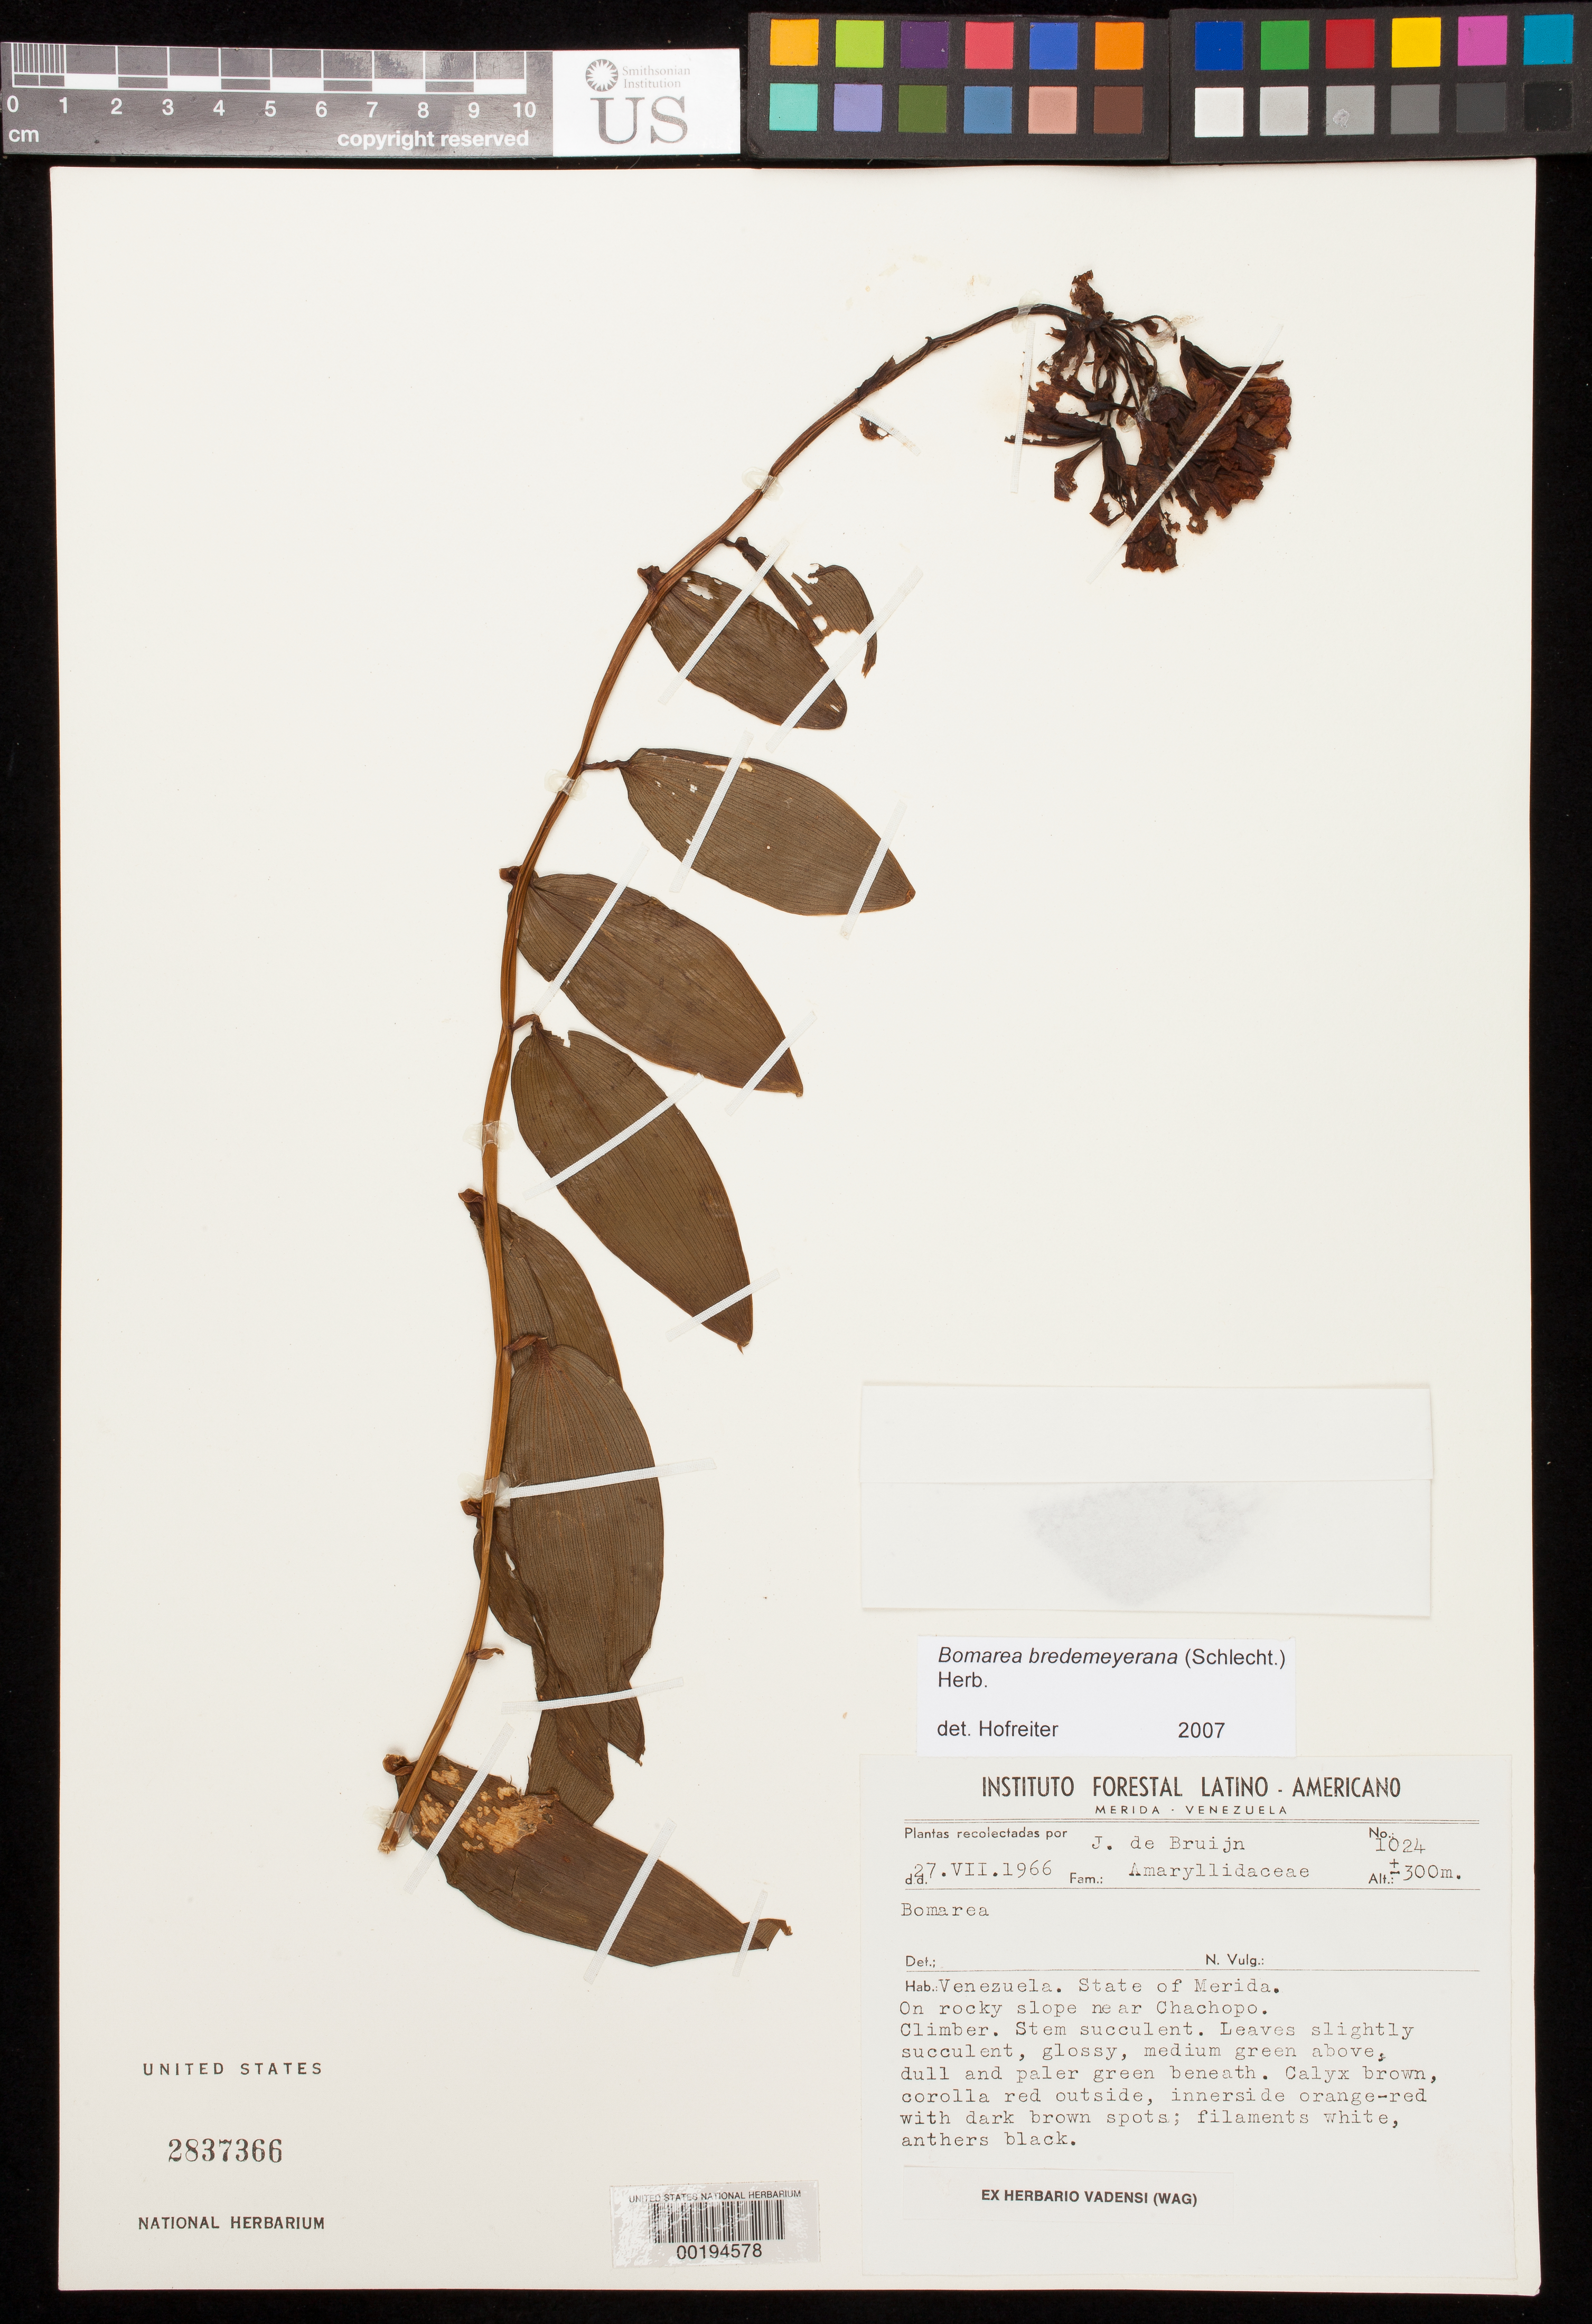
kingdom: Plantae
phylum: Tracheophyta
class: Liliopsida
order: Liliales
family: Alstroemeriaceae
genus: Bomarea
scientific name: Bomarea sp.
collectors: J. Bruijn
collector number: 1024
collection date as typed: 27 Jul 1966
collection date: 1966-07-27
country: Venezuela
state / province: Mérida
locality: Near chachopo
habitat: Rocky slope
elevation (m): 300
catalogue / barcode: US 2837366